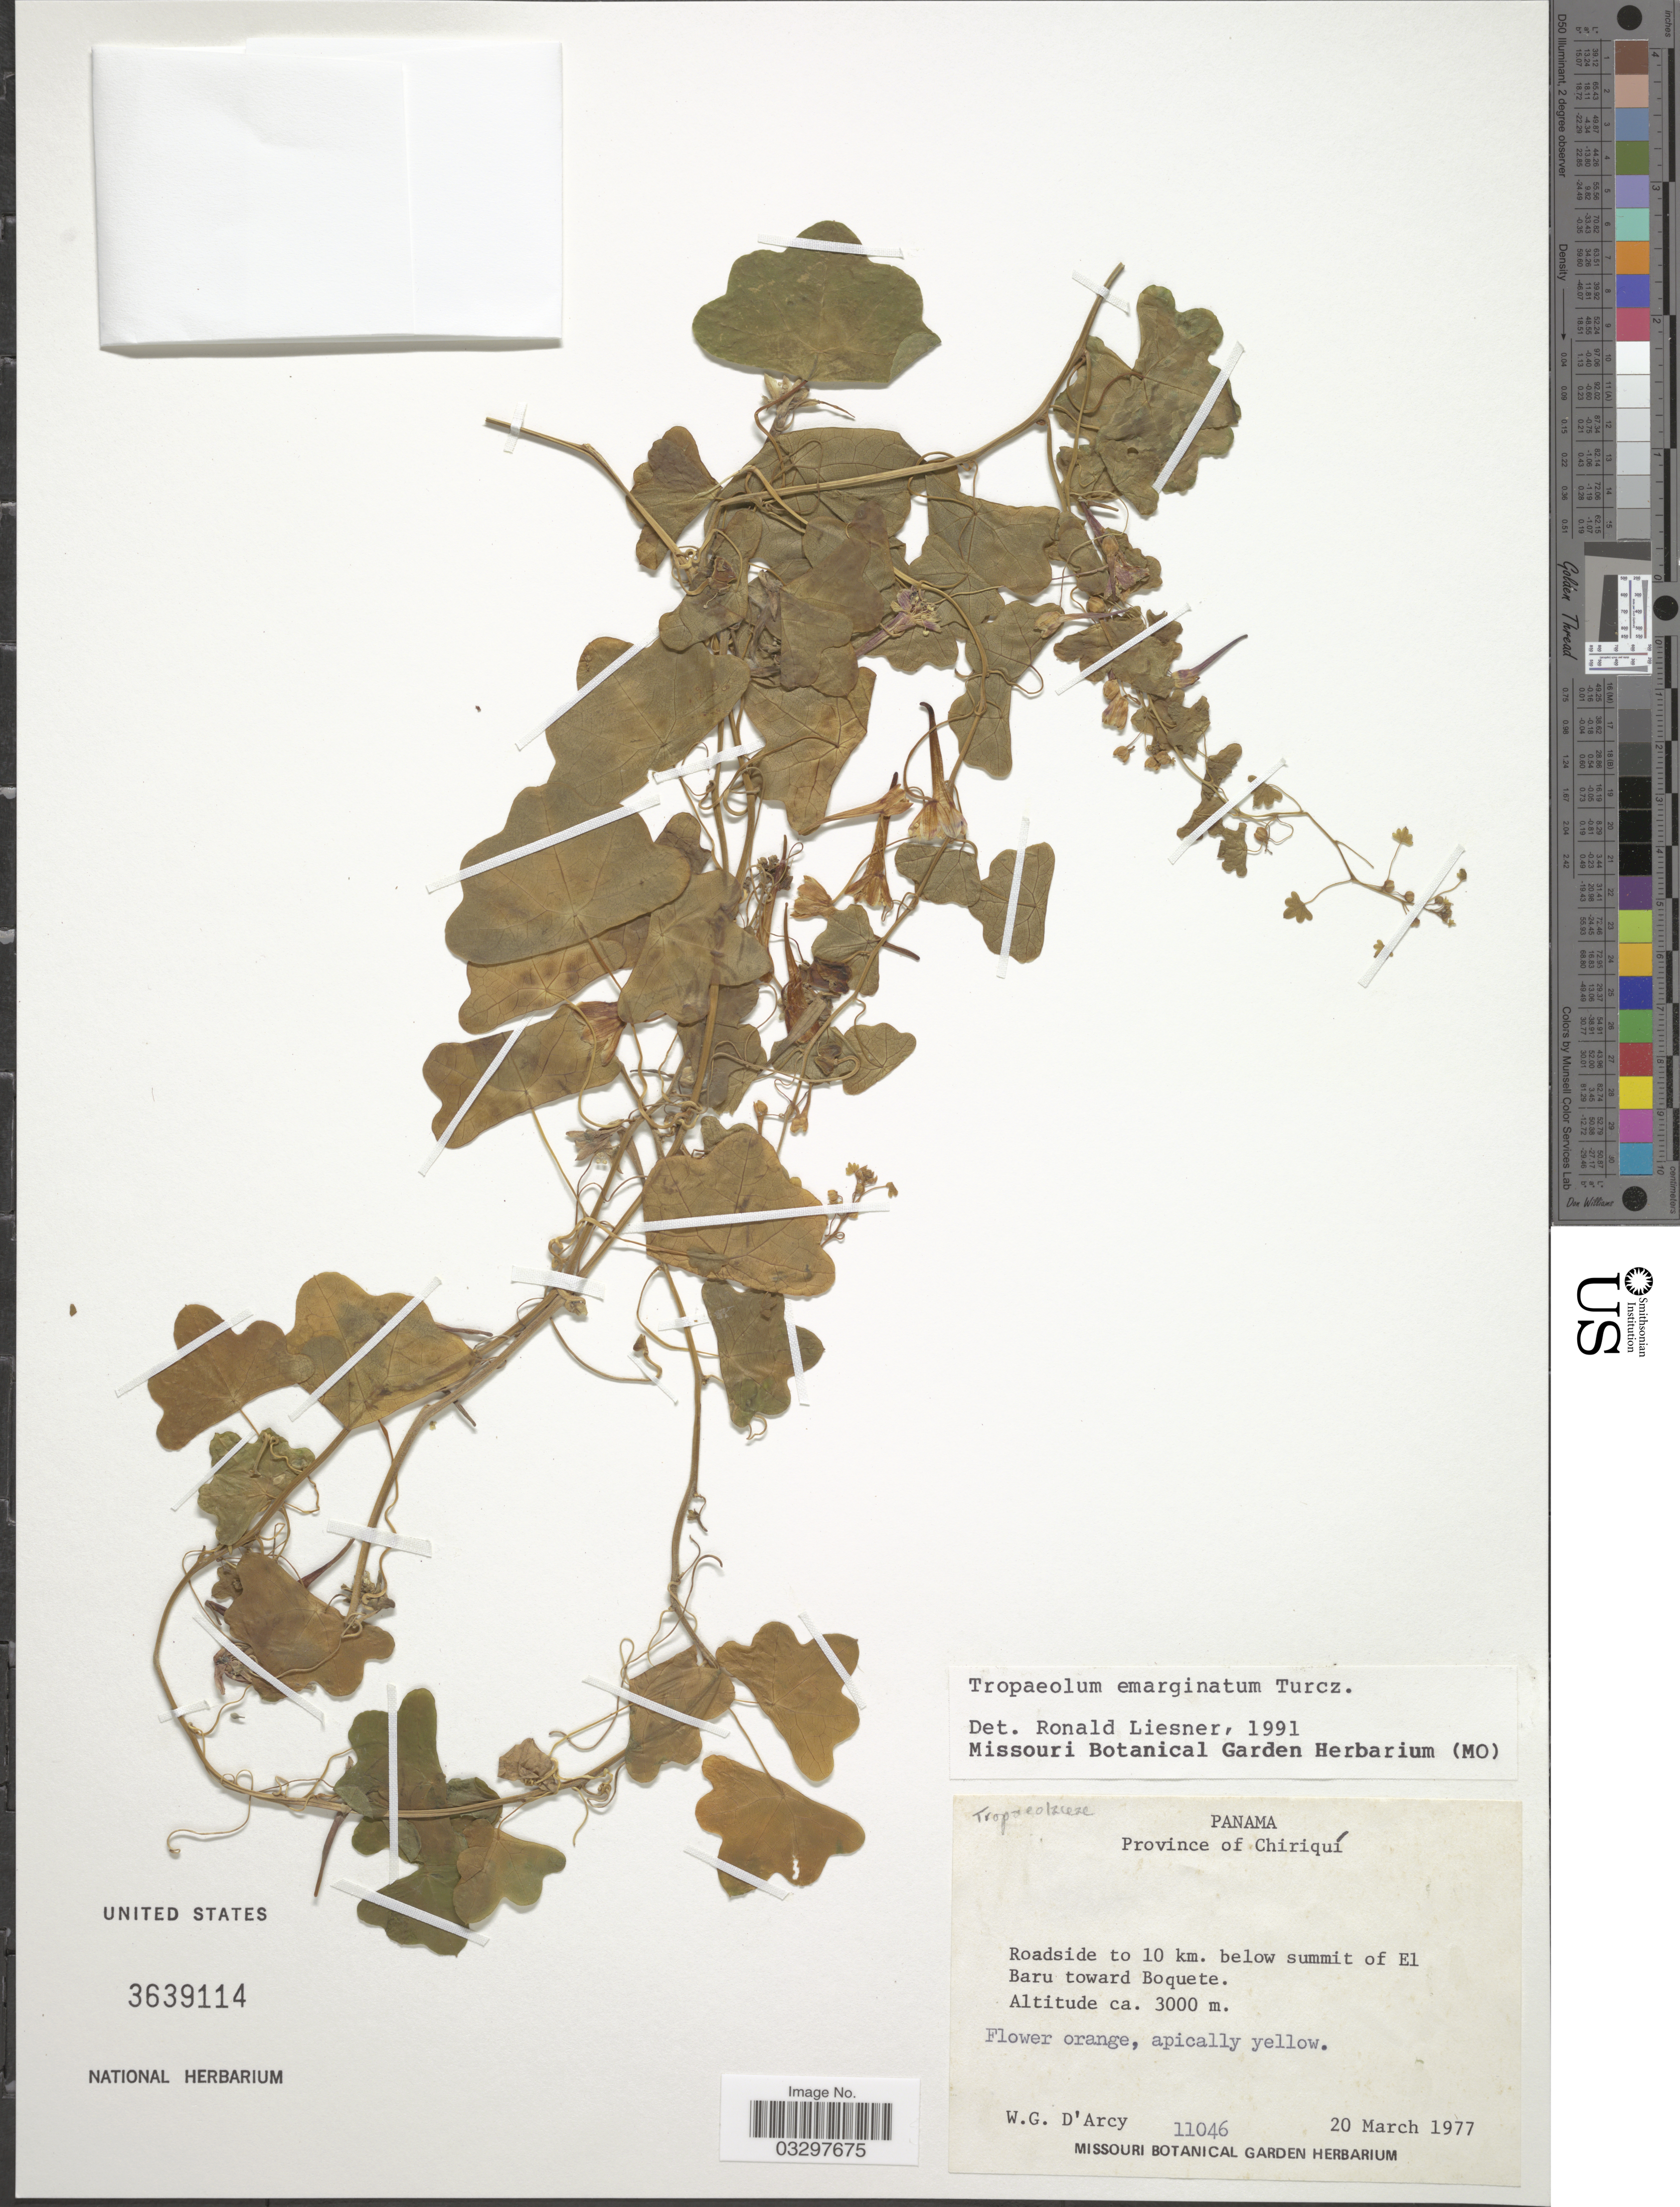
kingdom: Plantae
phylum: Tracheophyta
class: Magnoliopsida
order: Brassicales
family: Tropaeolaceae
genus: Tropaeolum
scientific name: Tropaeolum emarginatum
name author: Turcz.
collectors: W. G. D'Arcy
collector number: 11046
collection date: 1977-03-20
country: Panama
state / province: Chiriqui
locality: Province of Chiriquí. Roadside to 10 km. below summit of El Baru toward Boquete.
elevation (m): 3000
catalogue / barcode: US 3639114